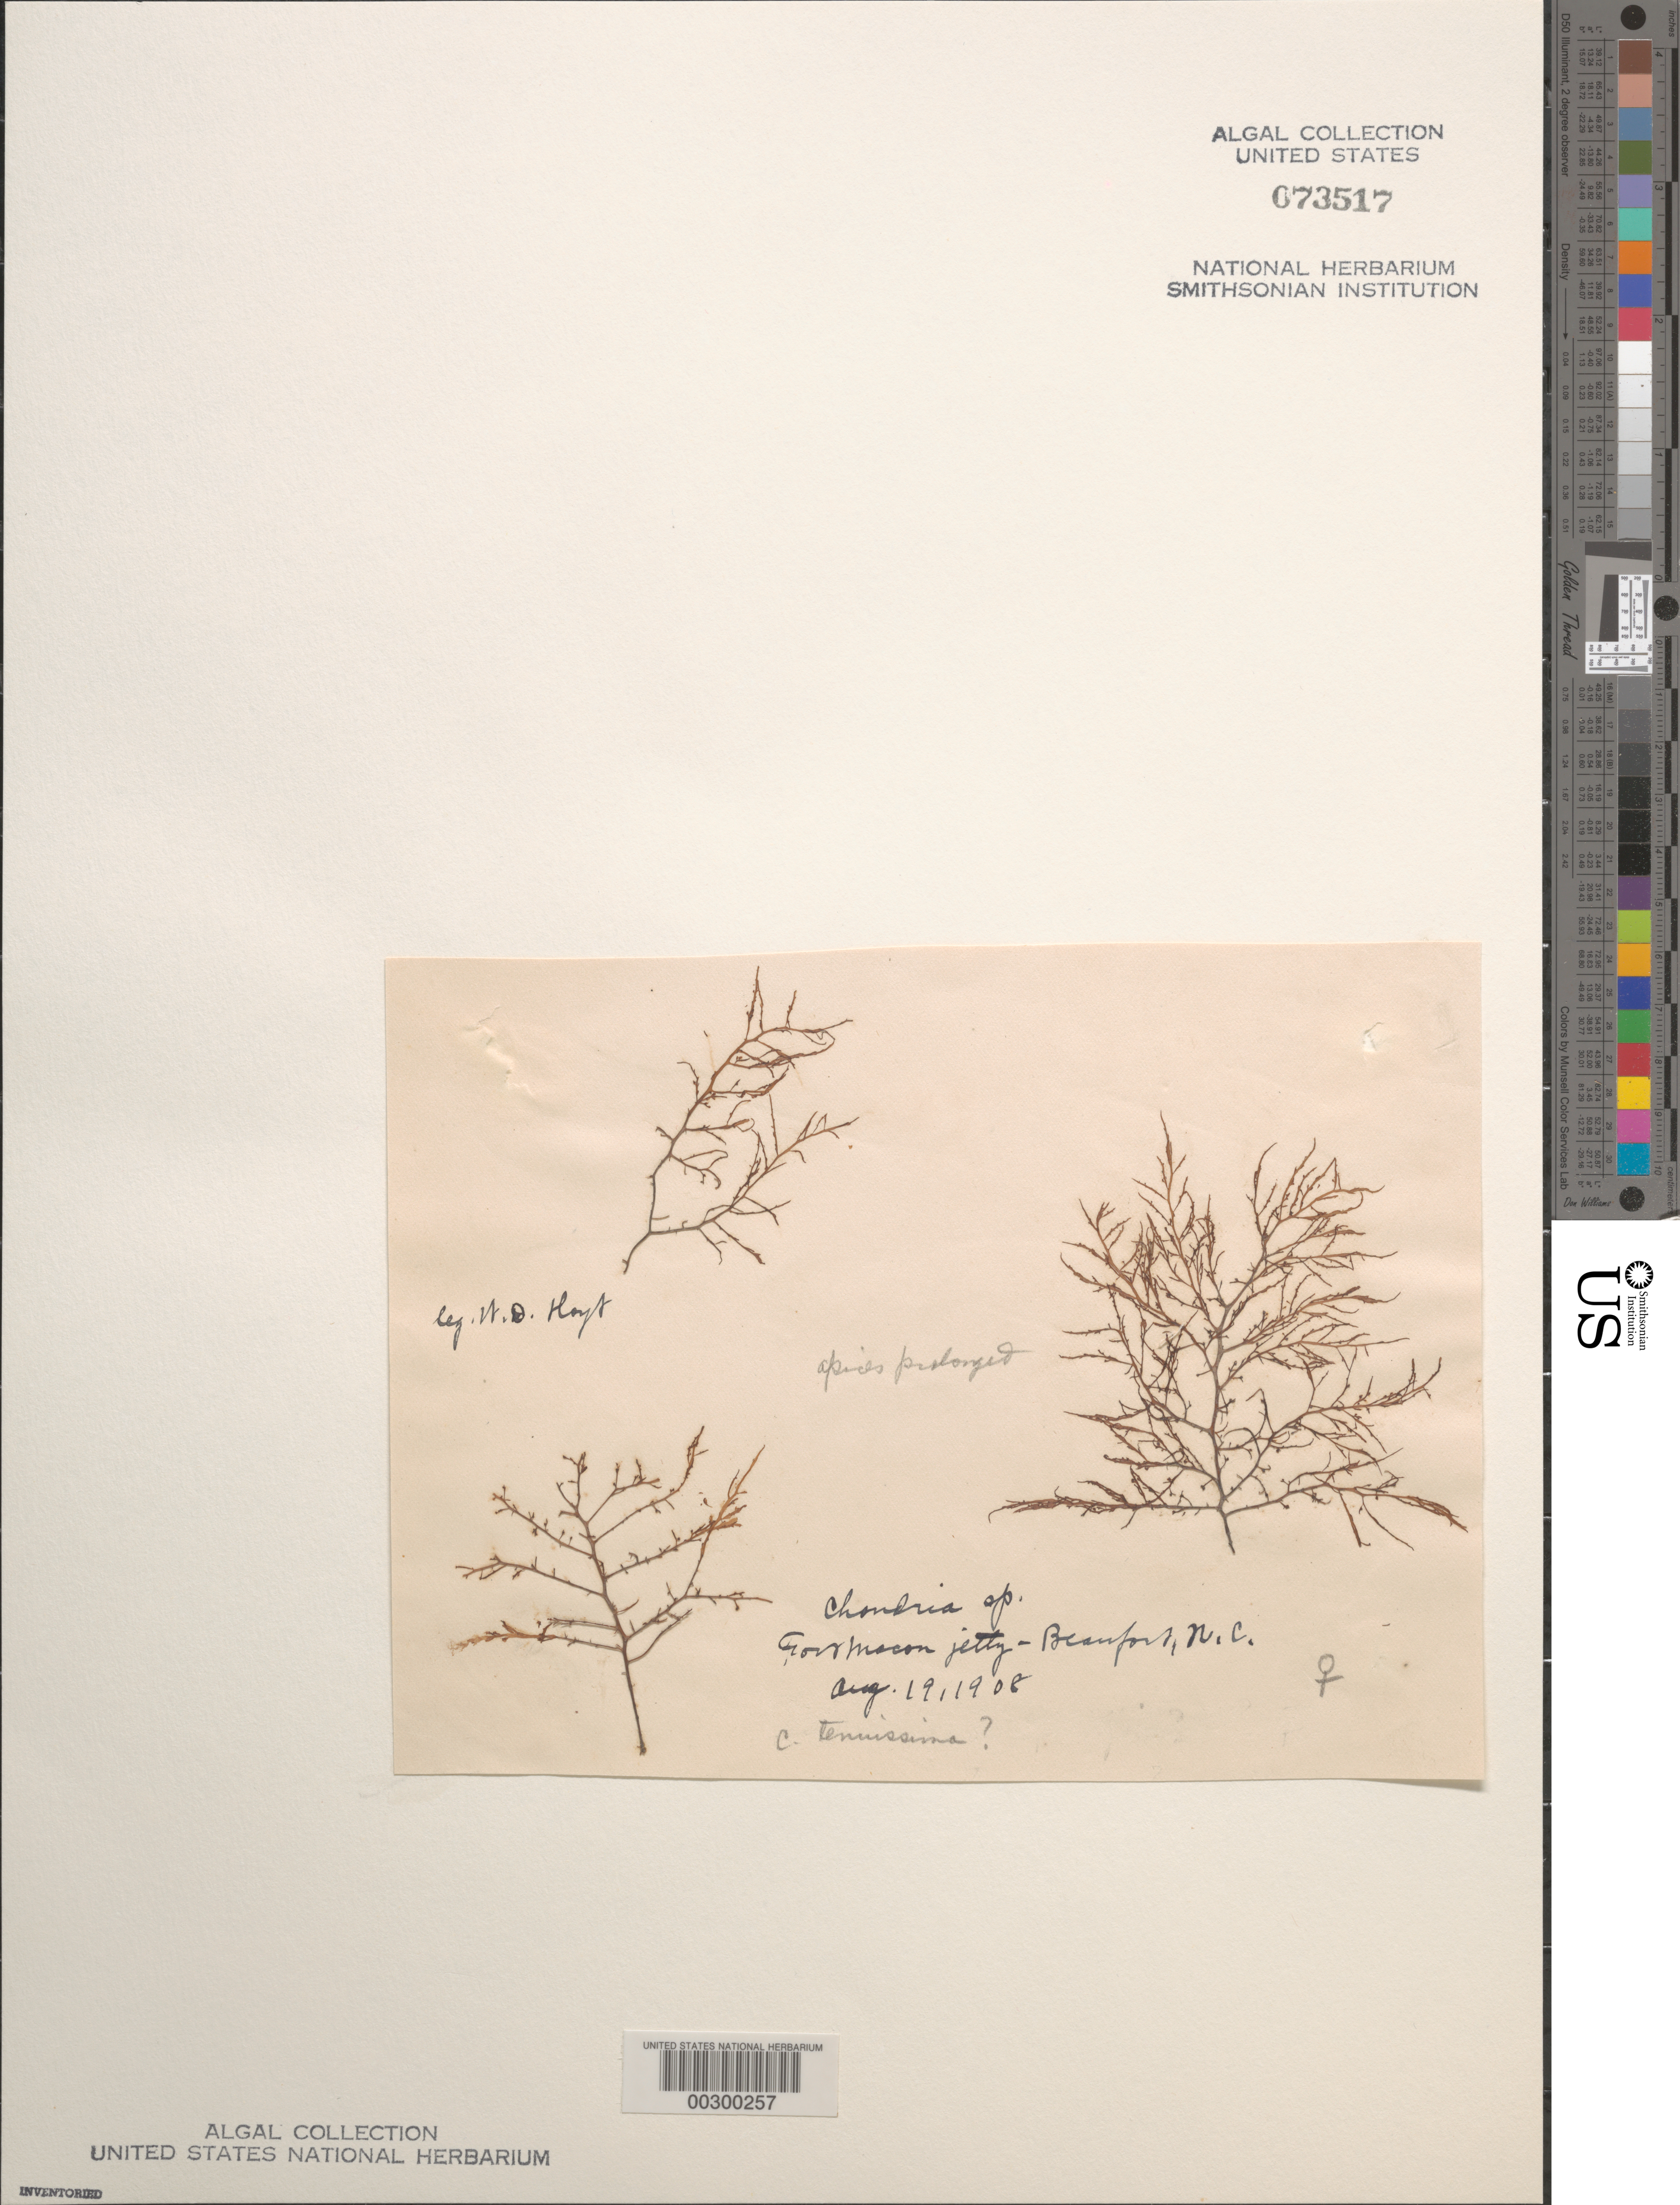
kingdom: Plantae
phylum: Rhodophyta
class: Florideophyceae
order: Ceramiales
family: Rhodomelaceae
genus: Chondria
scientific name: Chondria sp.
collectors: W. D. Hoyt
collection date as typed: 19 Aug 1908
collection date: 1908-08-19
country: United States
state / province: North Carolina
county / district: Carteret County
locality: Beaufort, Fort Macon jetty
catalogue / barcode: US 73517